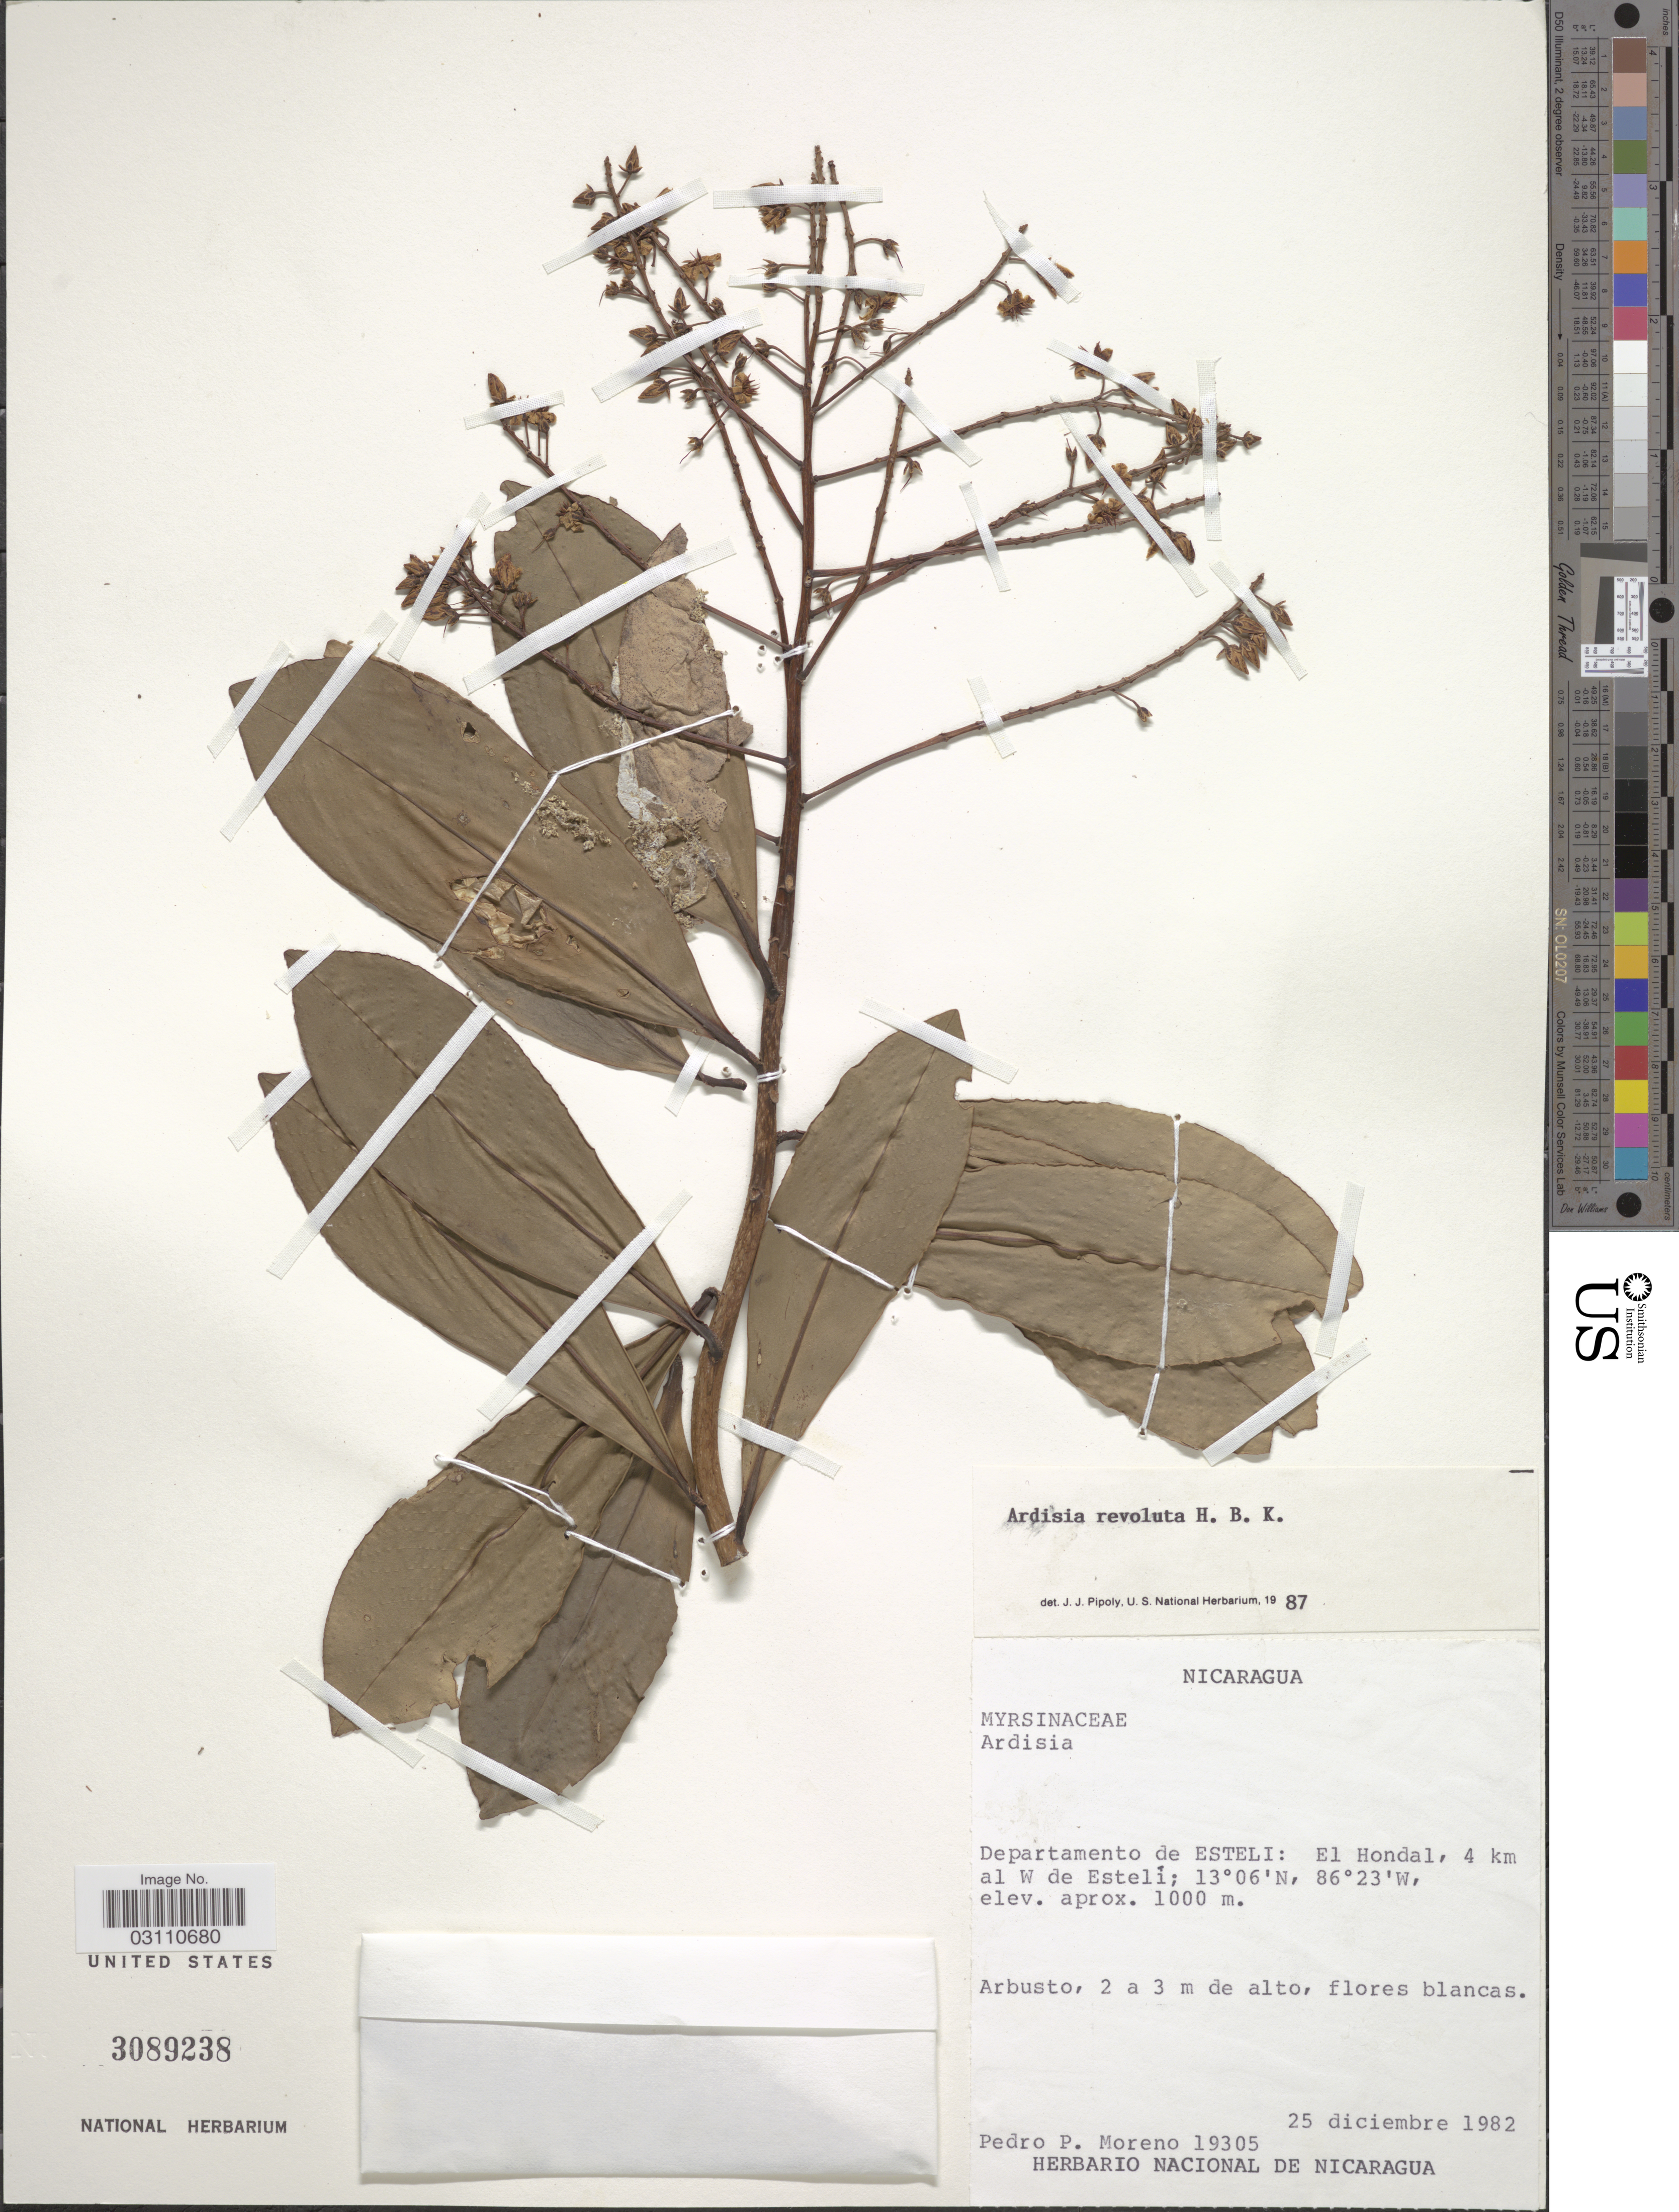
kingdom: Plantae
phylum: Tracheophyta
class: Magnoliopsida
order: Ericales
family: Primulaceae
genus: Ardisia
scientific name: Ardisia revoluta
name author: Kunth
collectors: P. Moreno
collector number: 19305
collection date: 1982-12-25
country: Nicaragua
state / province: Esteli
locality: Departamento de Esteli: El Hondal, 4 km al W de Estelí.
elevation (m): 1000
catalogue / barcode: US 3089238